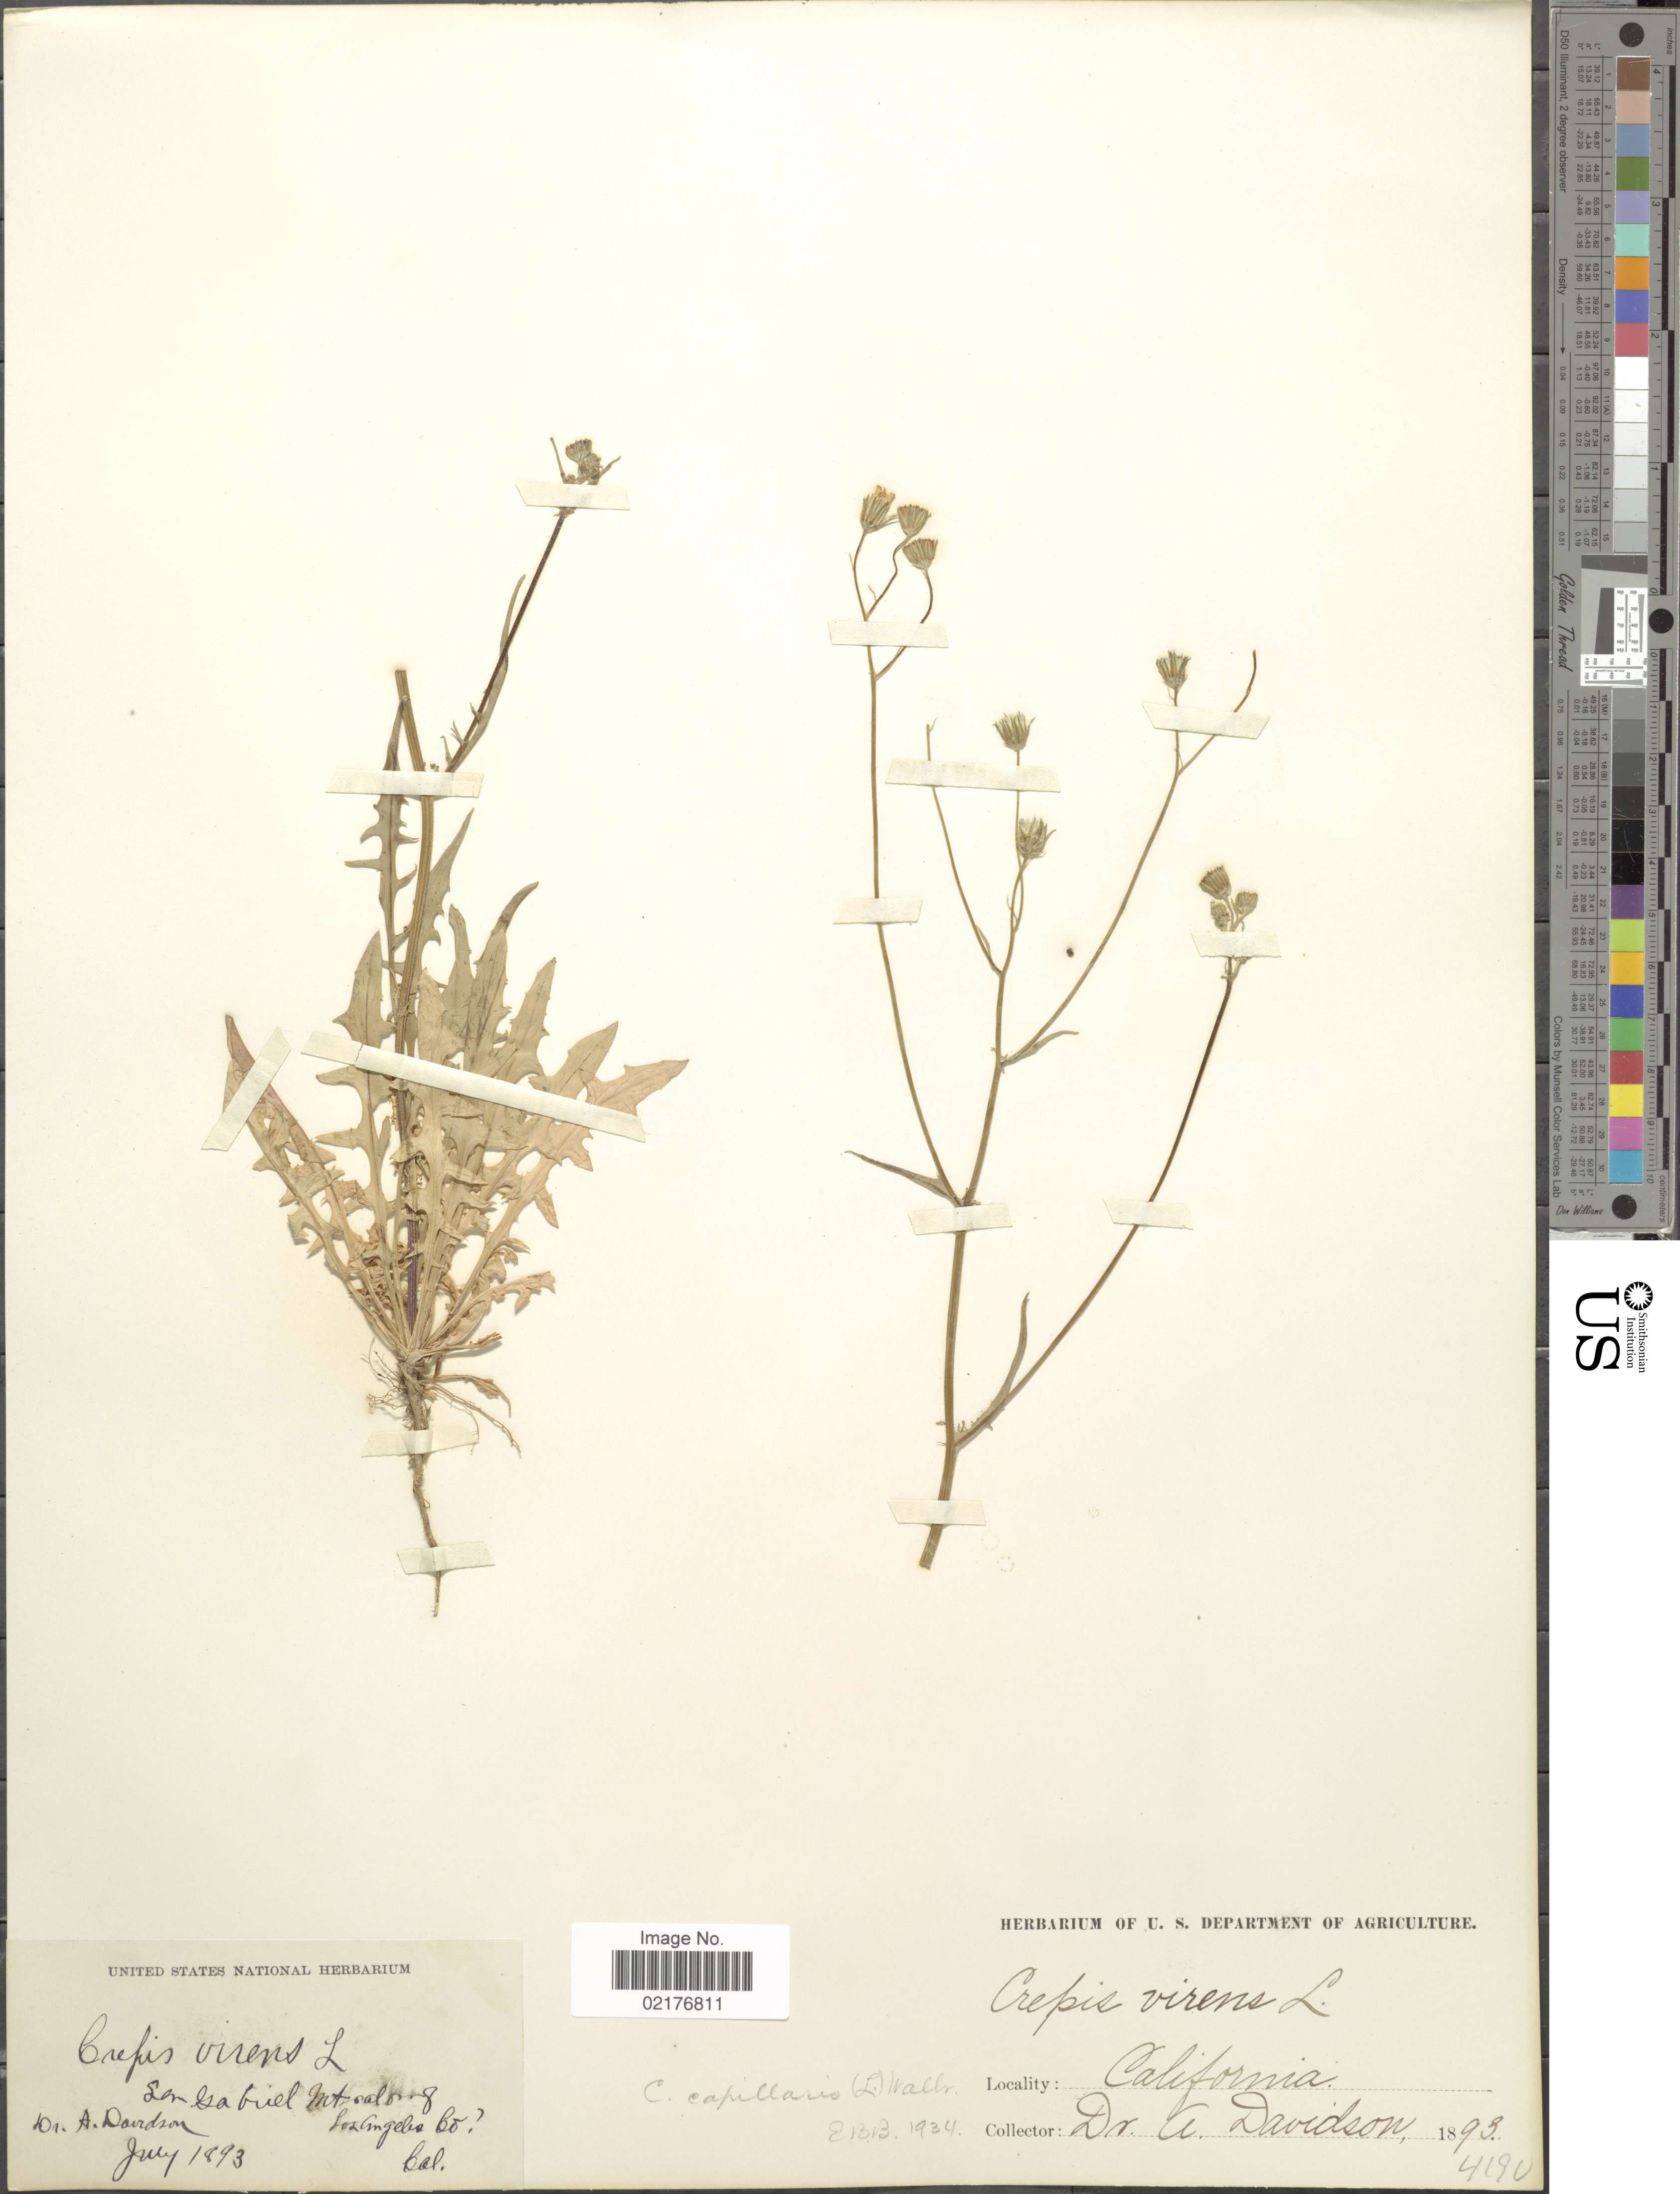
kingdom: Plantae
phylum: Tracheophyta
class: Magnoliopsida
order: Asterales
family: Asteraceae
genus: Crepis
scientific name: Crepis capillaris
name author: (L.) Wallr.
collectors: A. Davidson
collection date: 1893-07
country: United States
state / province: California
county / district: Los Angeles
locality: San Gabriel Mts., along Los Angles Co.